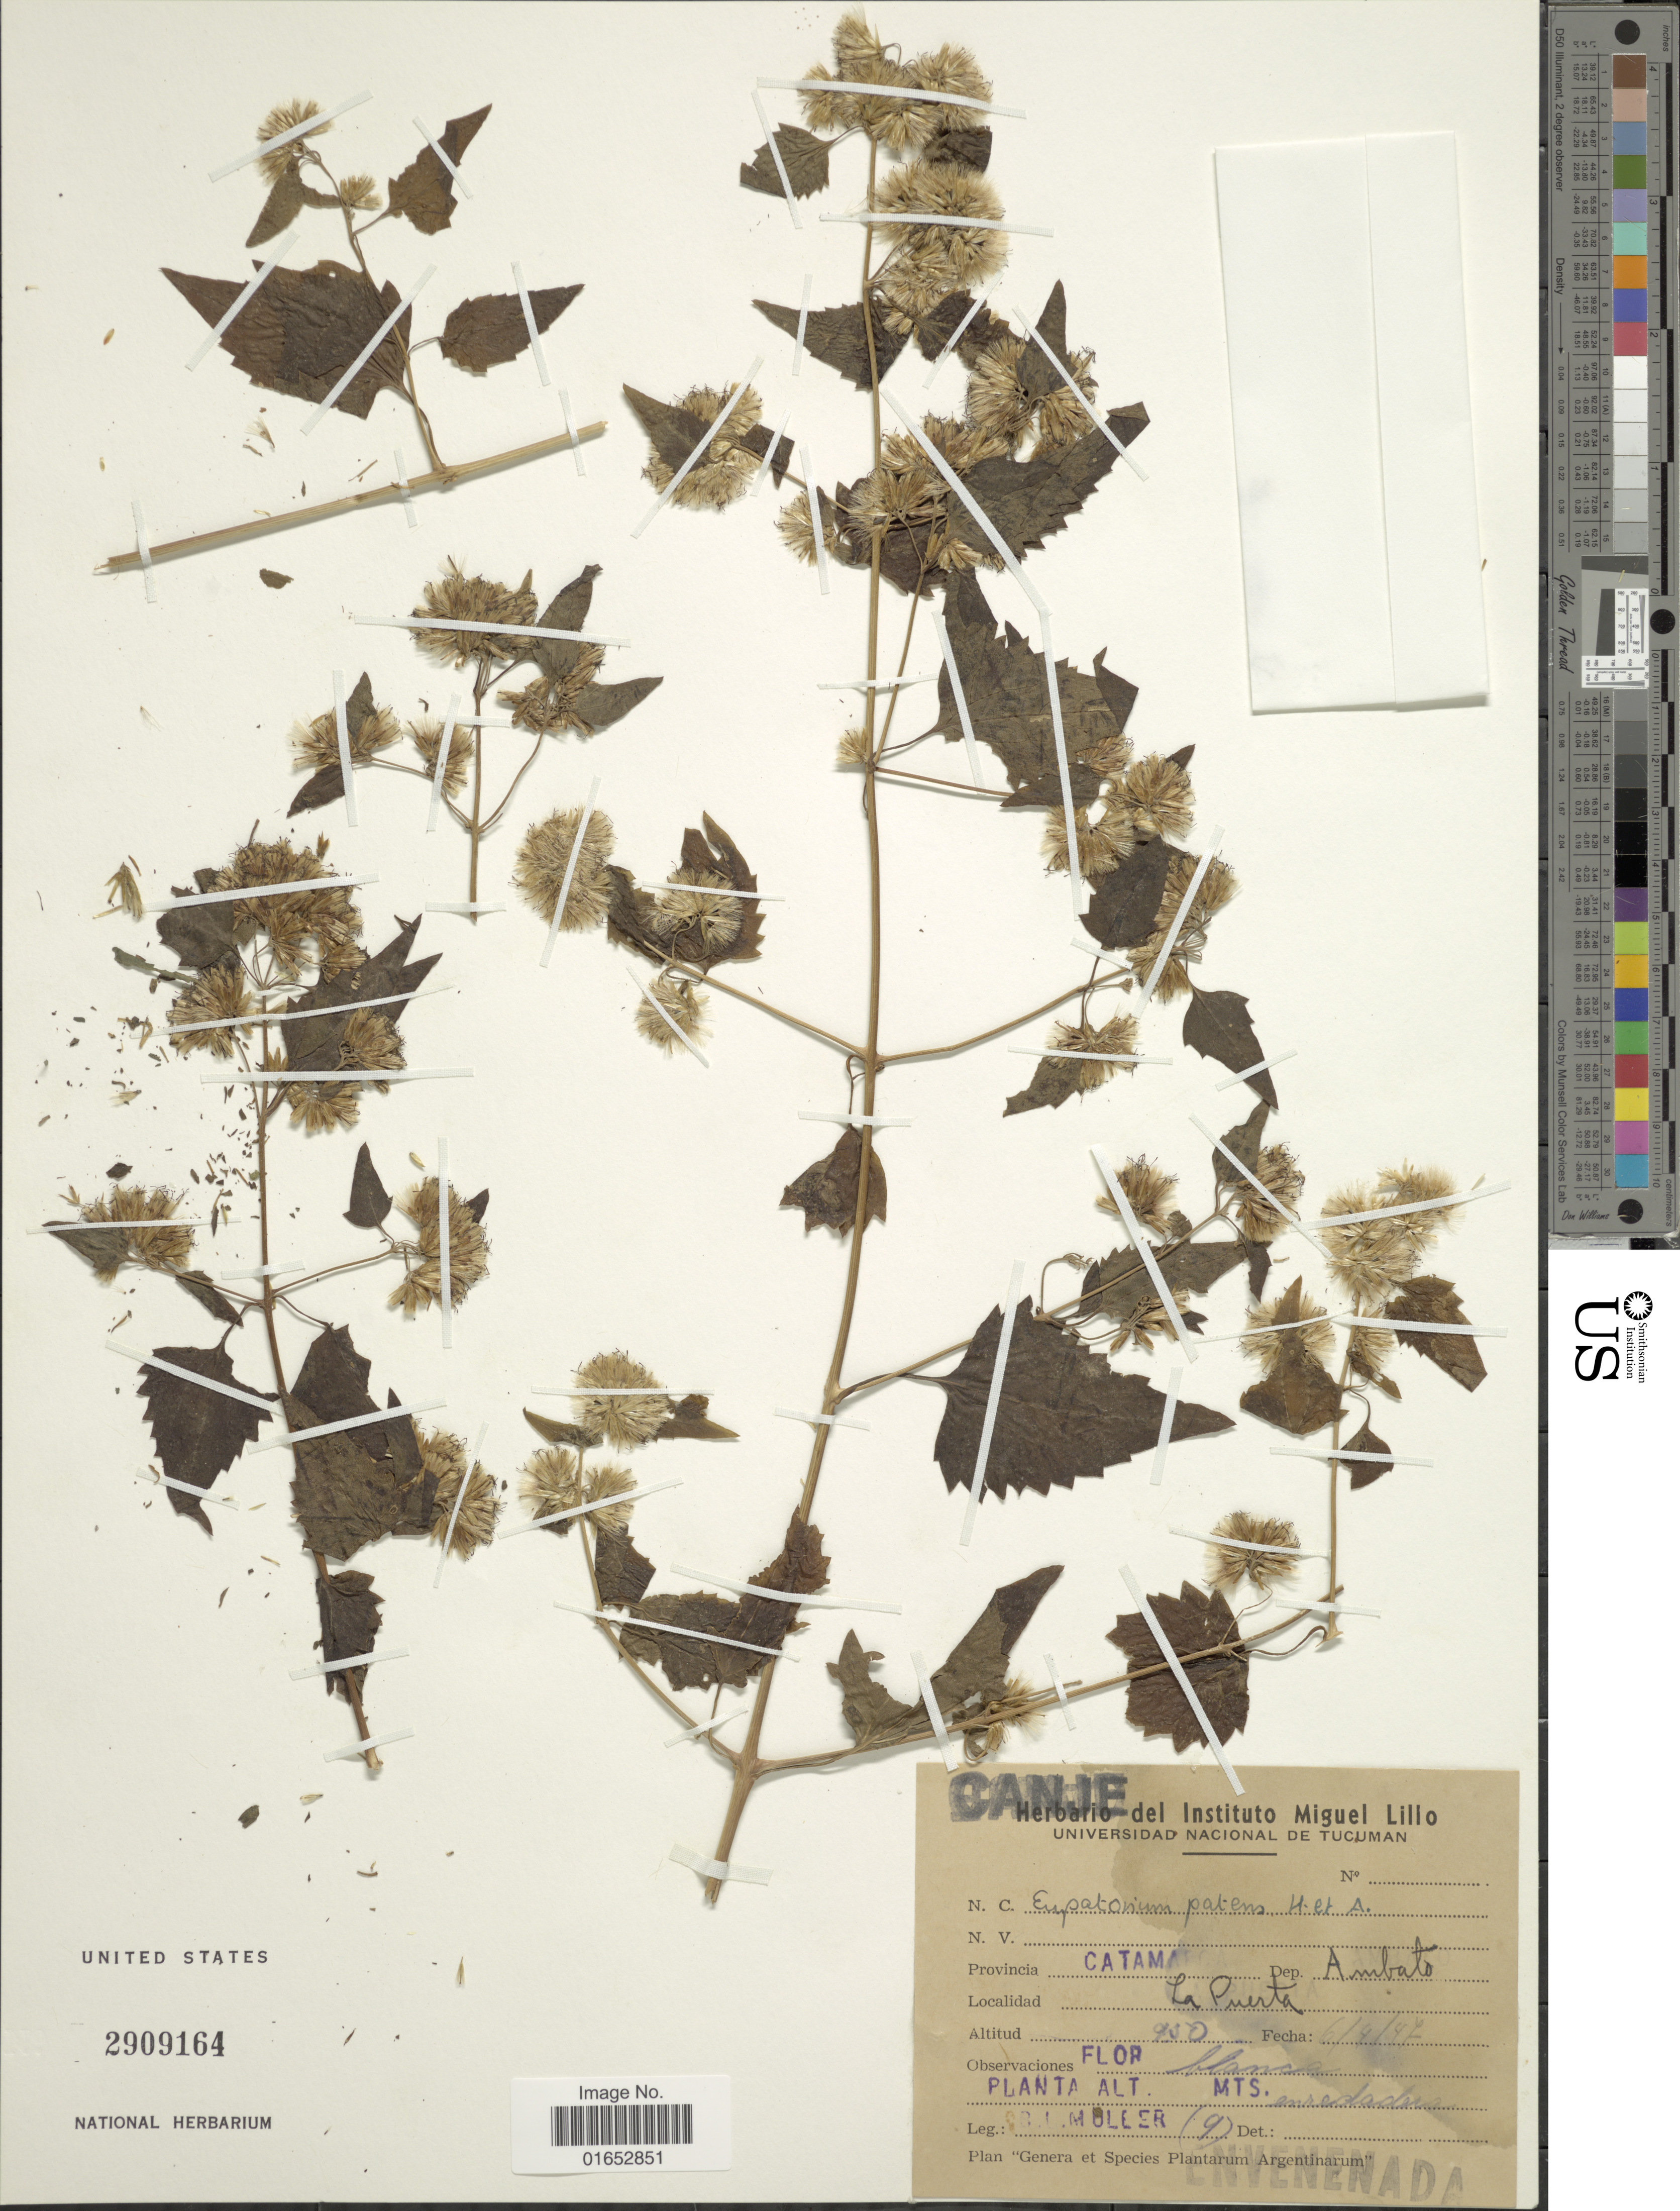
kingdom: Plantae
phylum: Tracheophyta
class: Magnoliopsida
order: Asterales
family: Asteraceae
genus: Austrobrickellia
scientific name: Austrobrickellia arnottii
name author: (Baker) R.M. King & H. Rob.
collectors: B. Muller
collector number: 9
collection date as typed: Transcribed d/m/y: 6/4/47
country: Argentina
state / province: Catamarca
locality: Dep. Ambato, La Puerta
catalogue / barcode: US 2909164